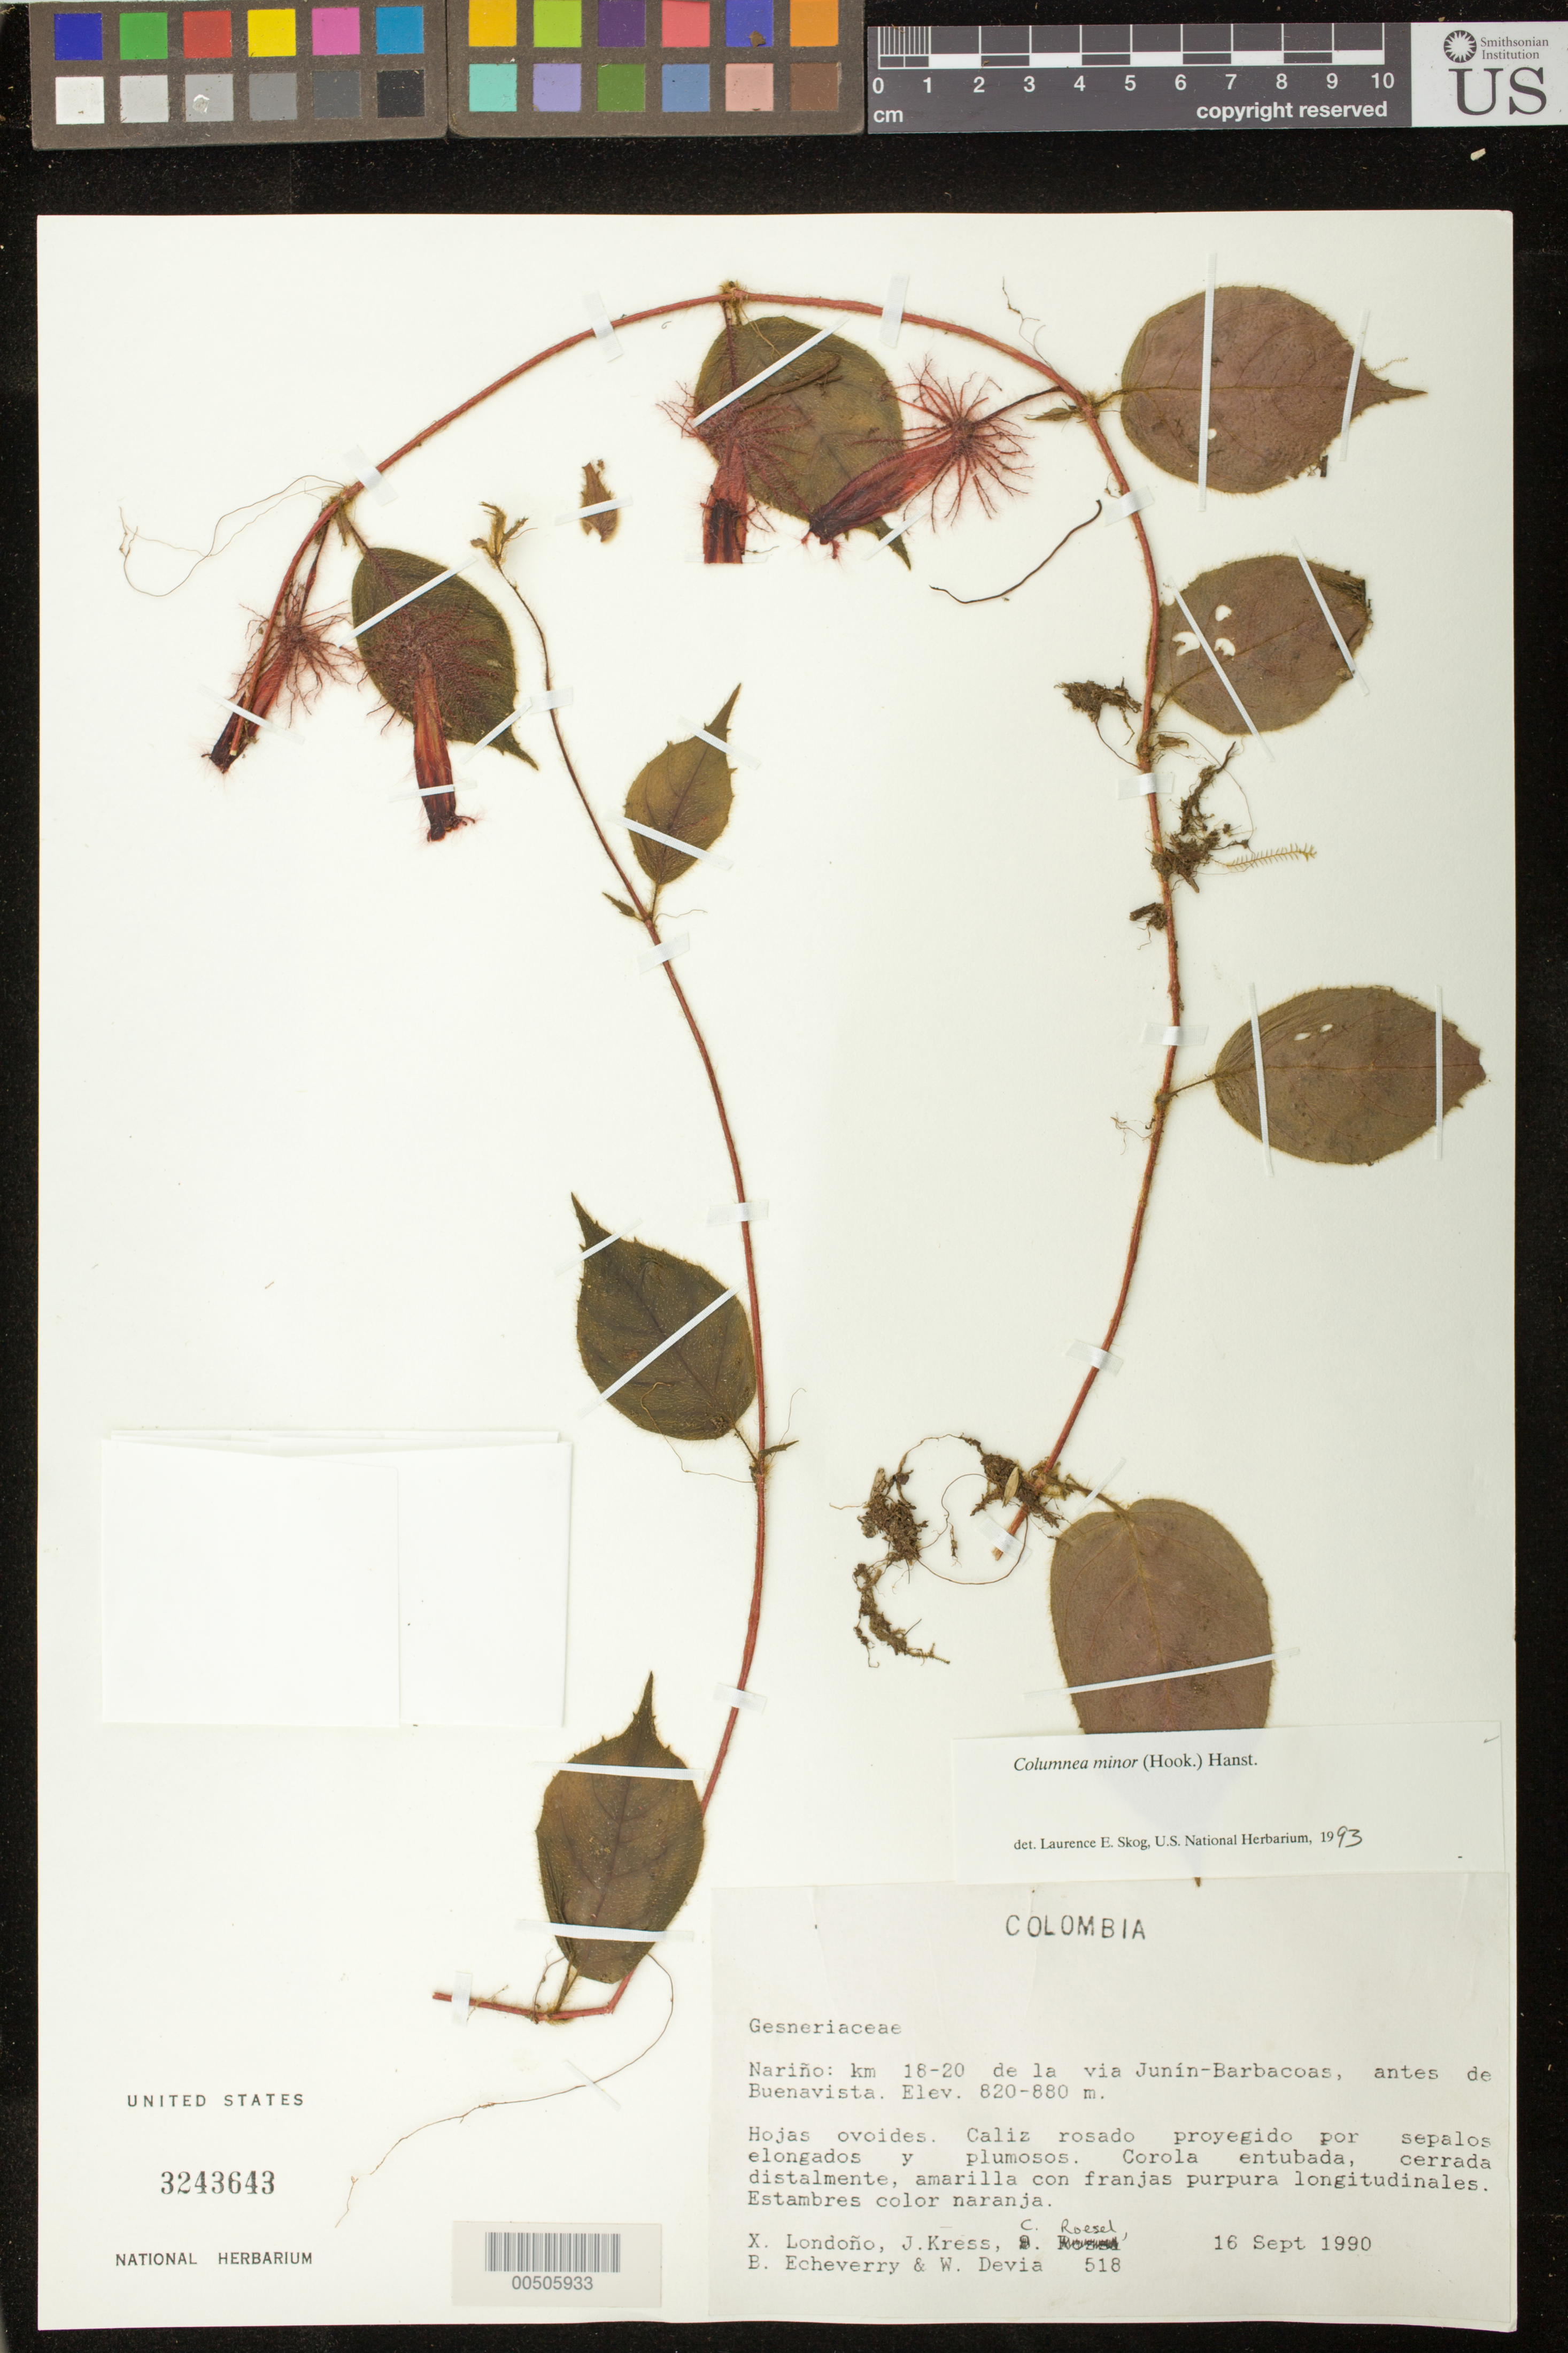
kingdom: Plantae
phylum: Tracheophyta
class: Magnoliopsida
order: Lamiales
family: Gesneriaceae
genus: Columnea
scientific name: Columnea minor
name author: (Hook.) Hanst.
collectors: X. Londoño, W. J. Kress, C. S. Roesel, B. Echeverry & W. Devia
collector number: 518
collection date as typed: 16 Sep 1990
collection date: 1990-09-16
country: Colombia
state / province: Nariño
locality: Barbacoas - Junin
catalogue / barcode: US 3243643